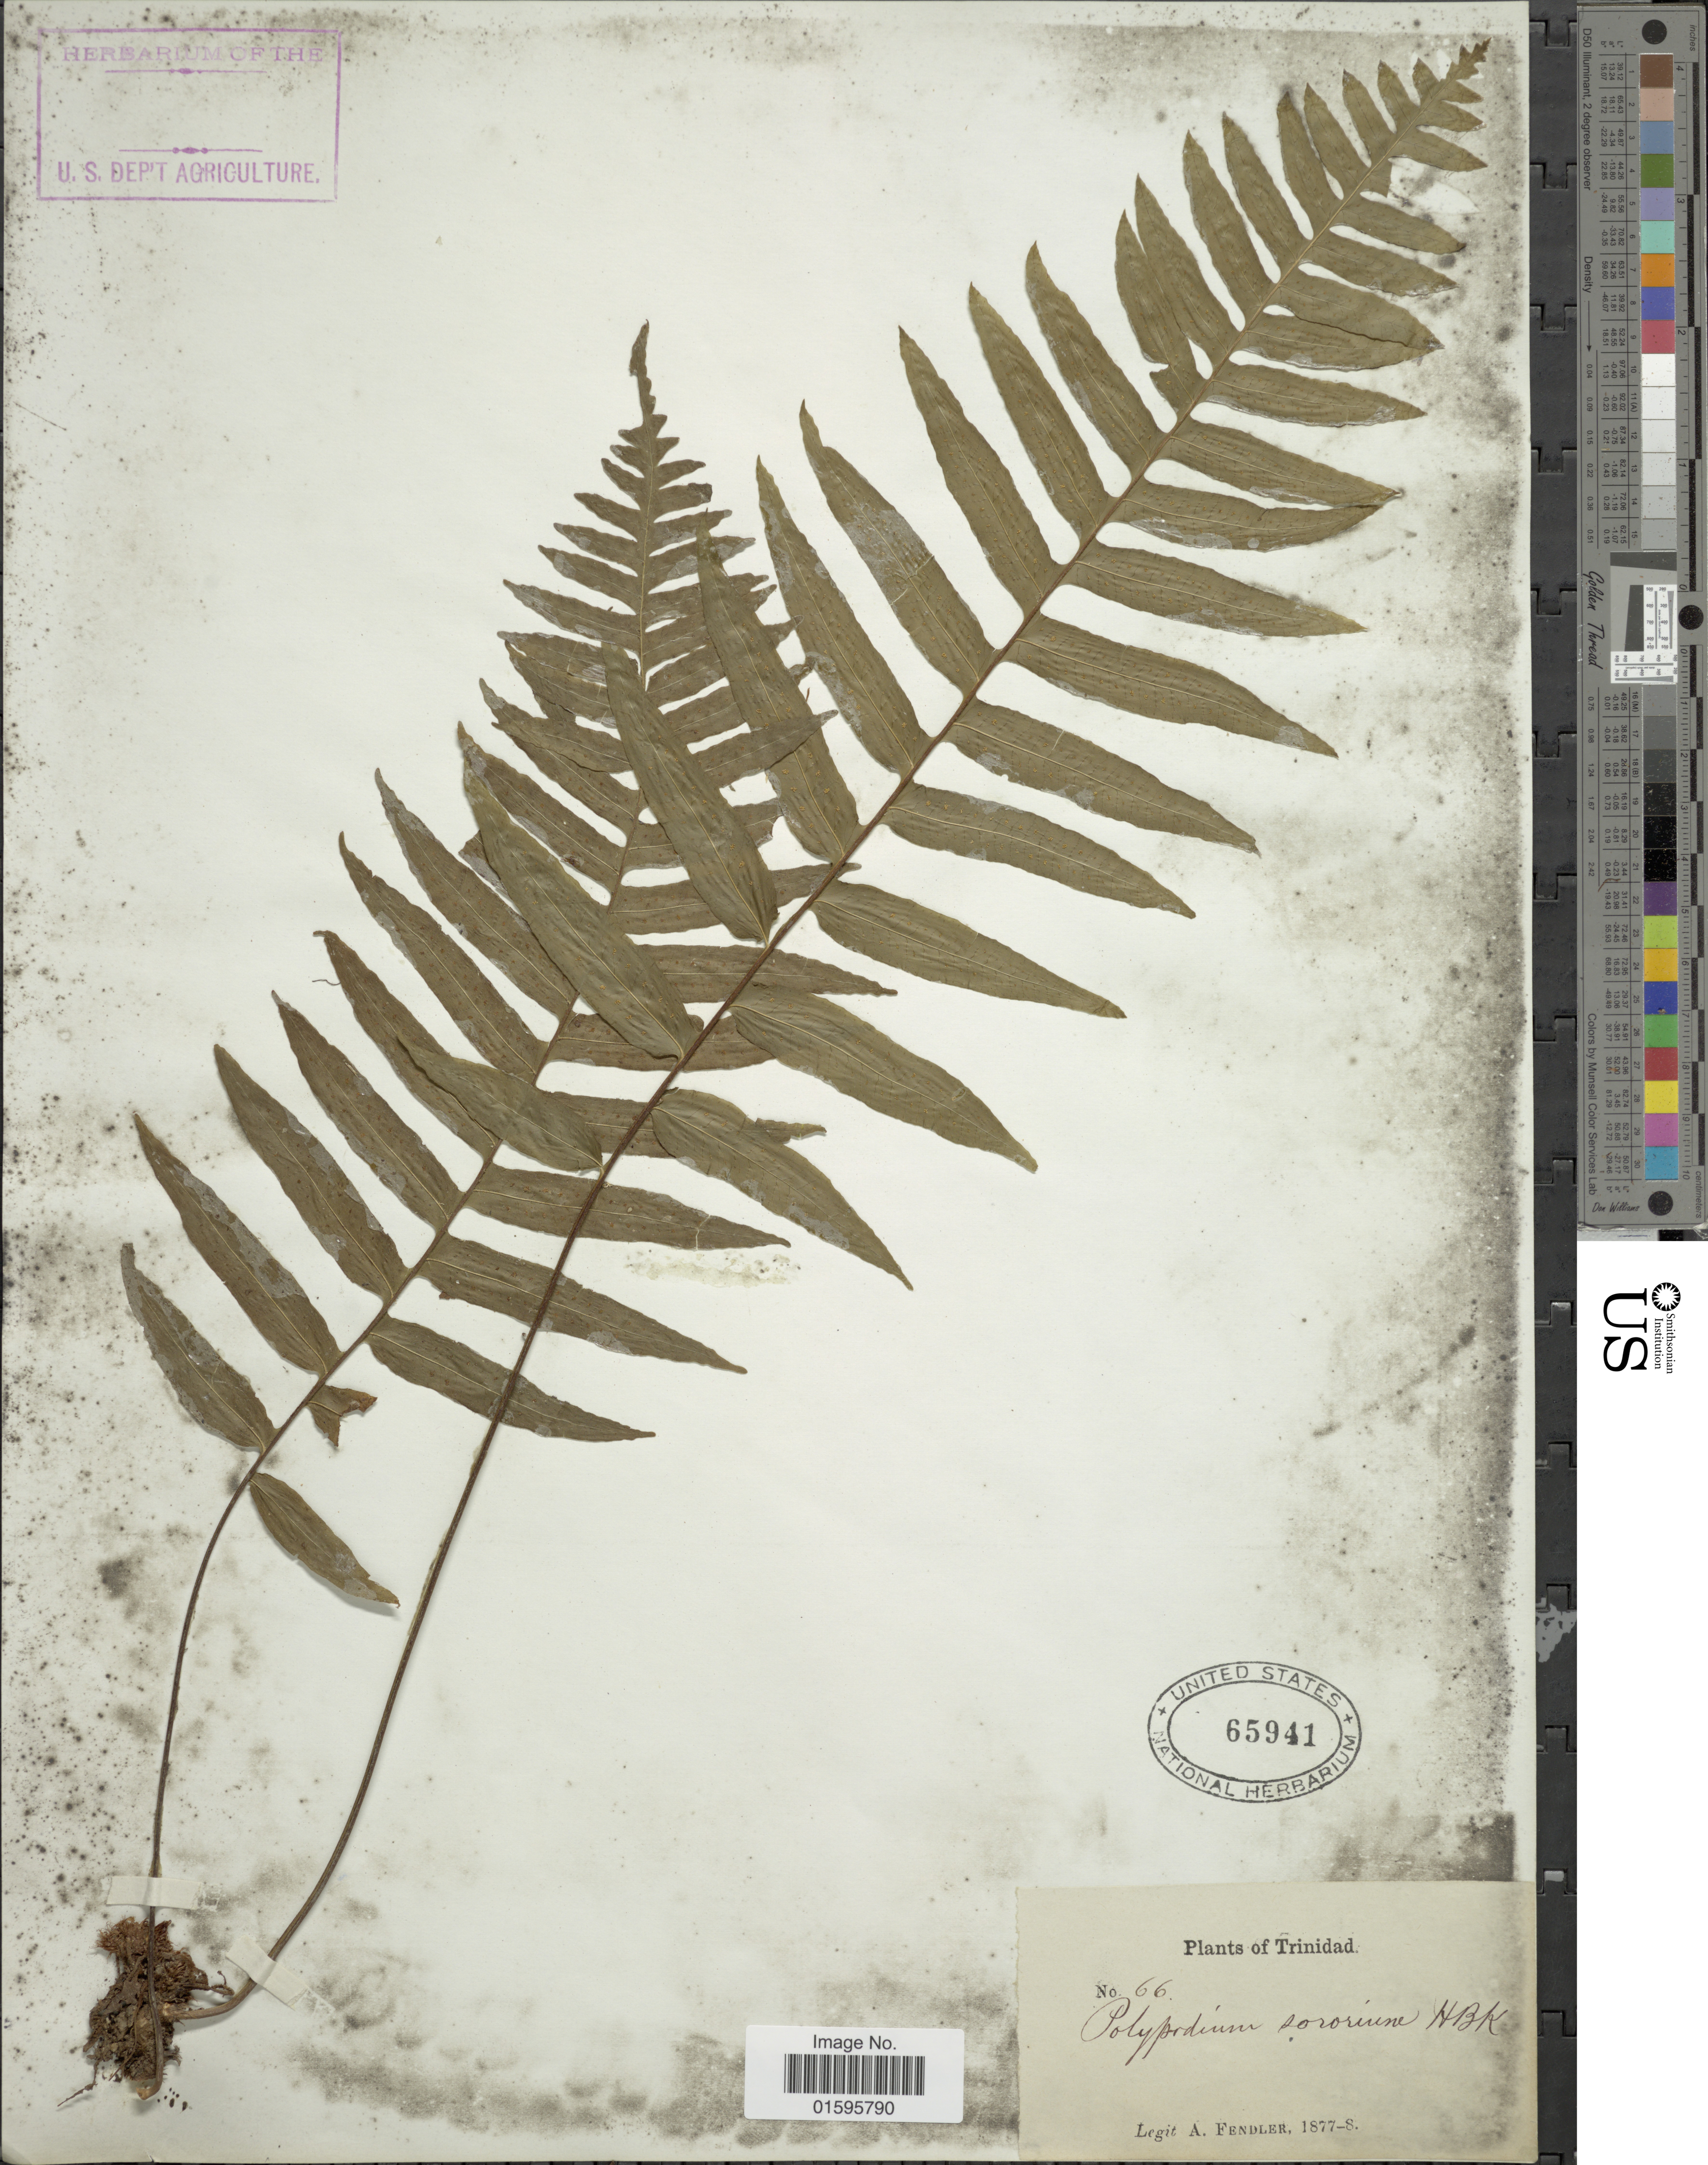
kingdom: Plantae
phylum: Tracheophyta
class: Polypodiopsida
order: Polypodiales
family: Polypodiaceae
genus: Polypodium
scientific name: Polypodium dulce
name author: Poir.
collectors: A. Fendler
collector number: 66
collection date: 1877/1878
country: Trinidad and Tobago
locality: Trinidad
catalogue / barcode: US 65941